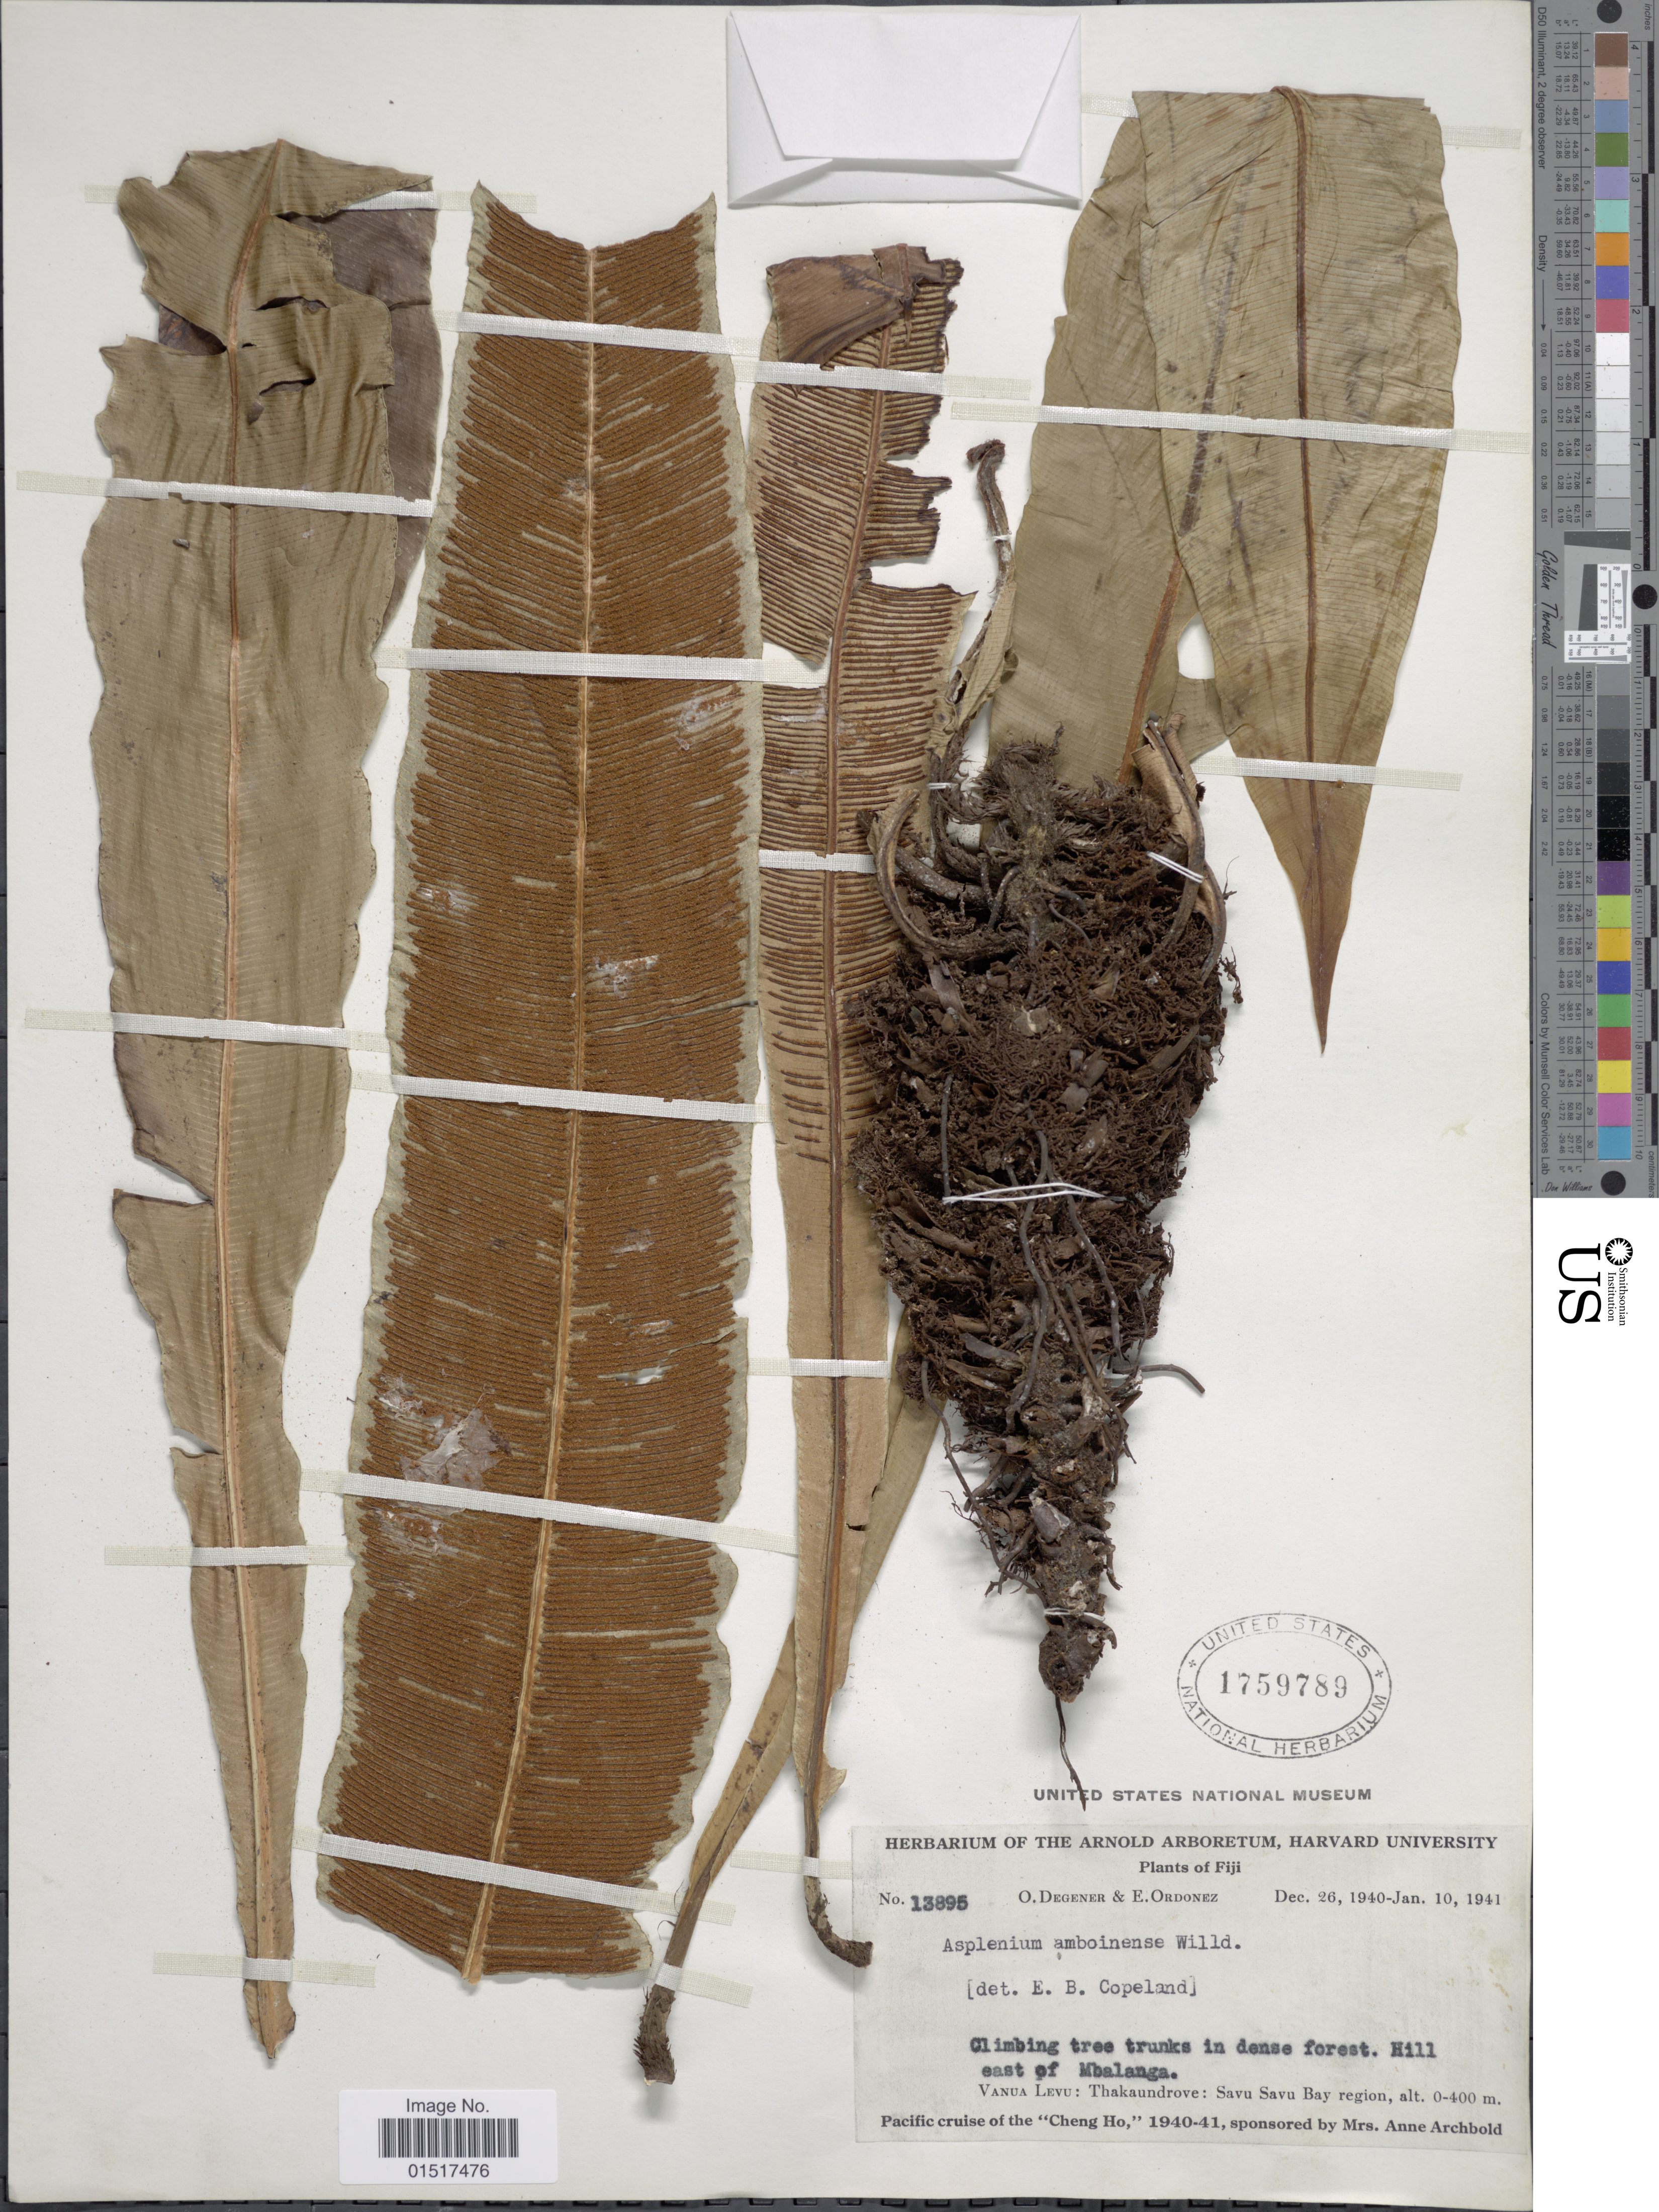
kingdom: Plantae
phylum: Tracheophyta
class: Polypodiopsida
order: Polypodiales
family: Aspleniaceae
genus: Asplenium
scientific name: Asplenium amboinense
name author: Willd.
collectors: O. Degener & E. Ordonez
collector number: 13895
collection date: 1940-12-26/1941-01-10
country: Fiji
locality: Vanua Levu: Thakaundrove: Savu Savu Bay region. Hill east of Mbalanga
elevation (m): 0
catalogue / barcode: US 1759789